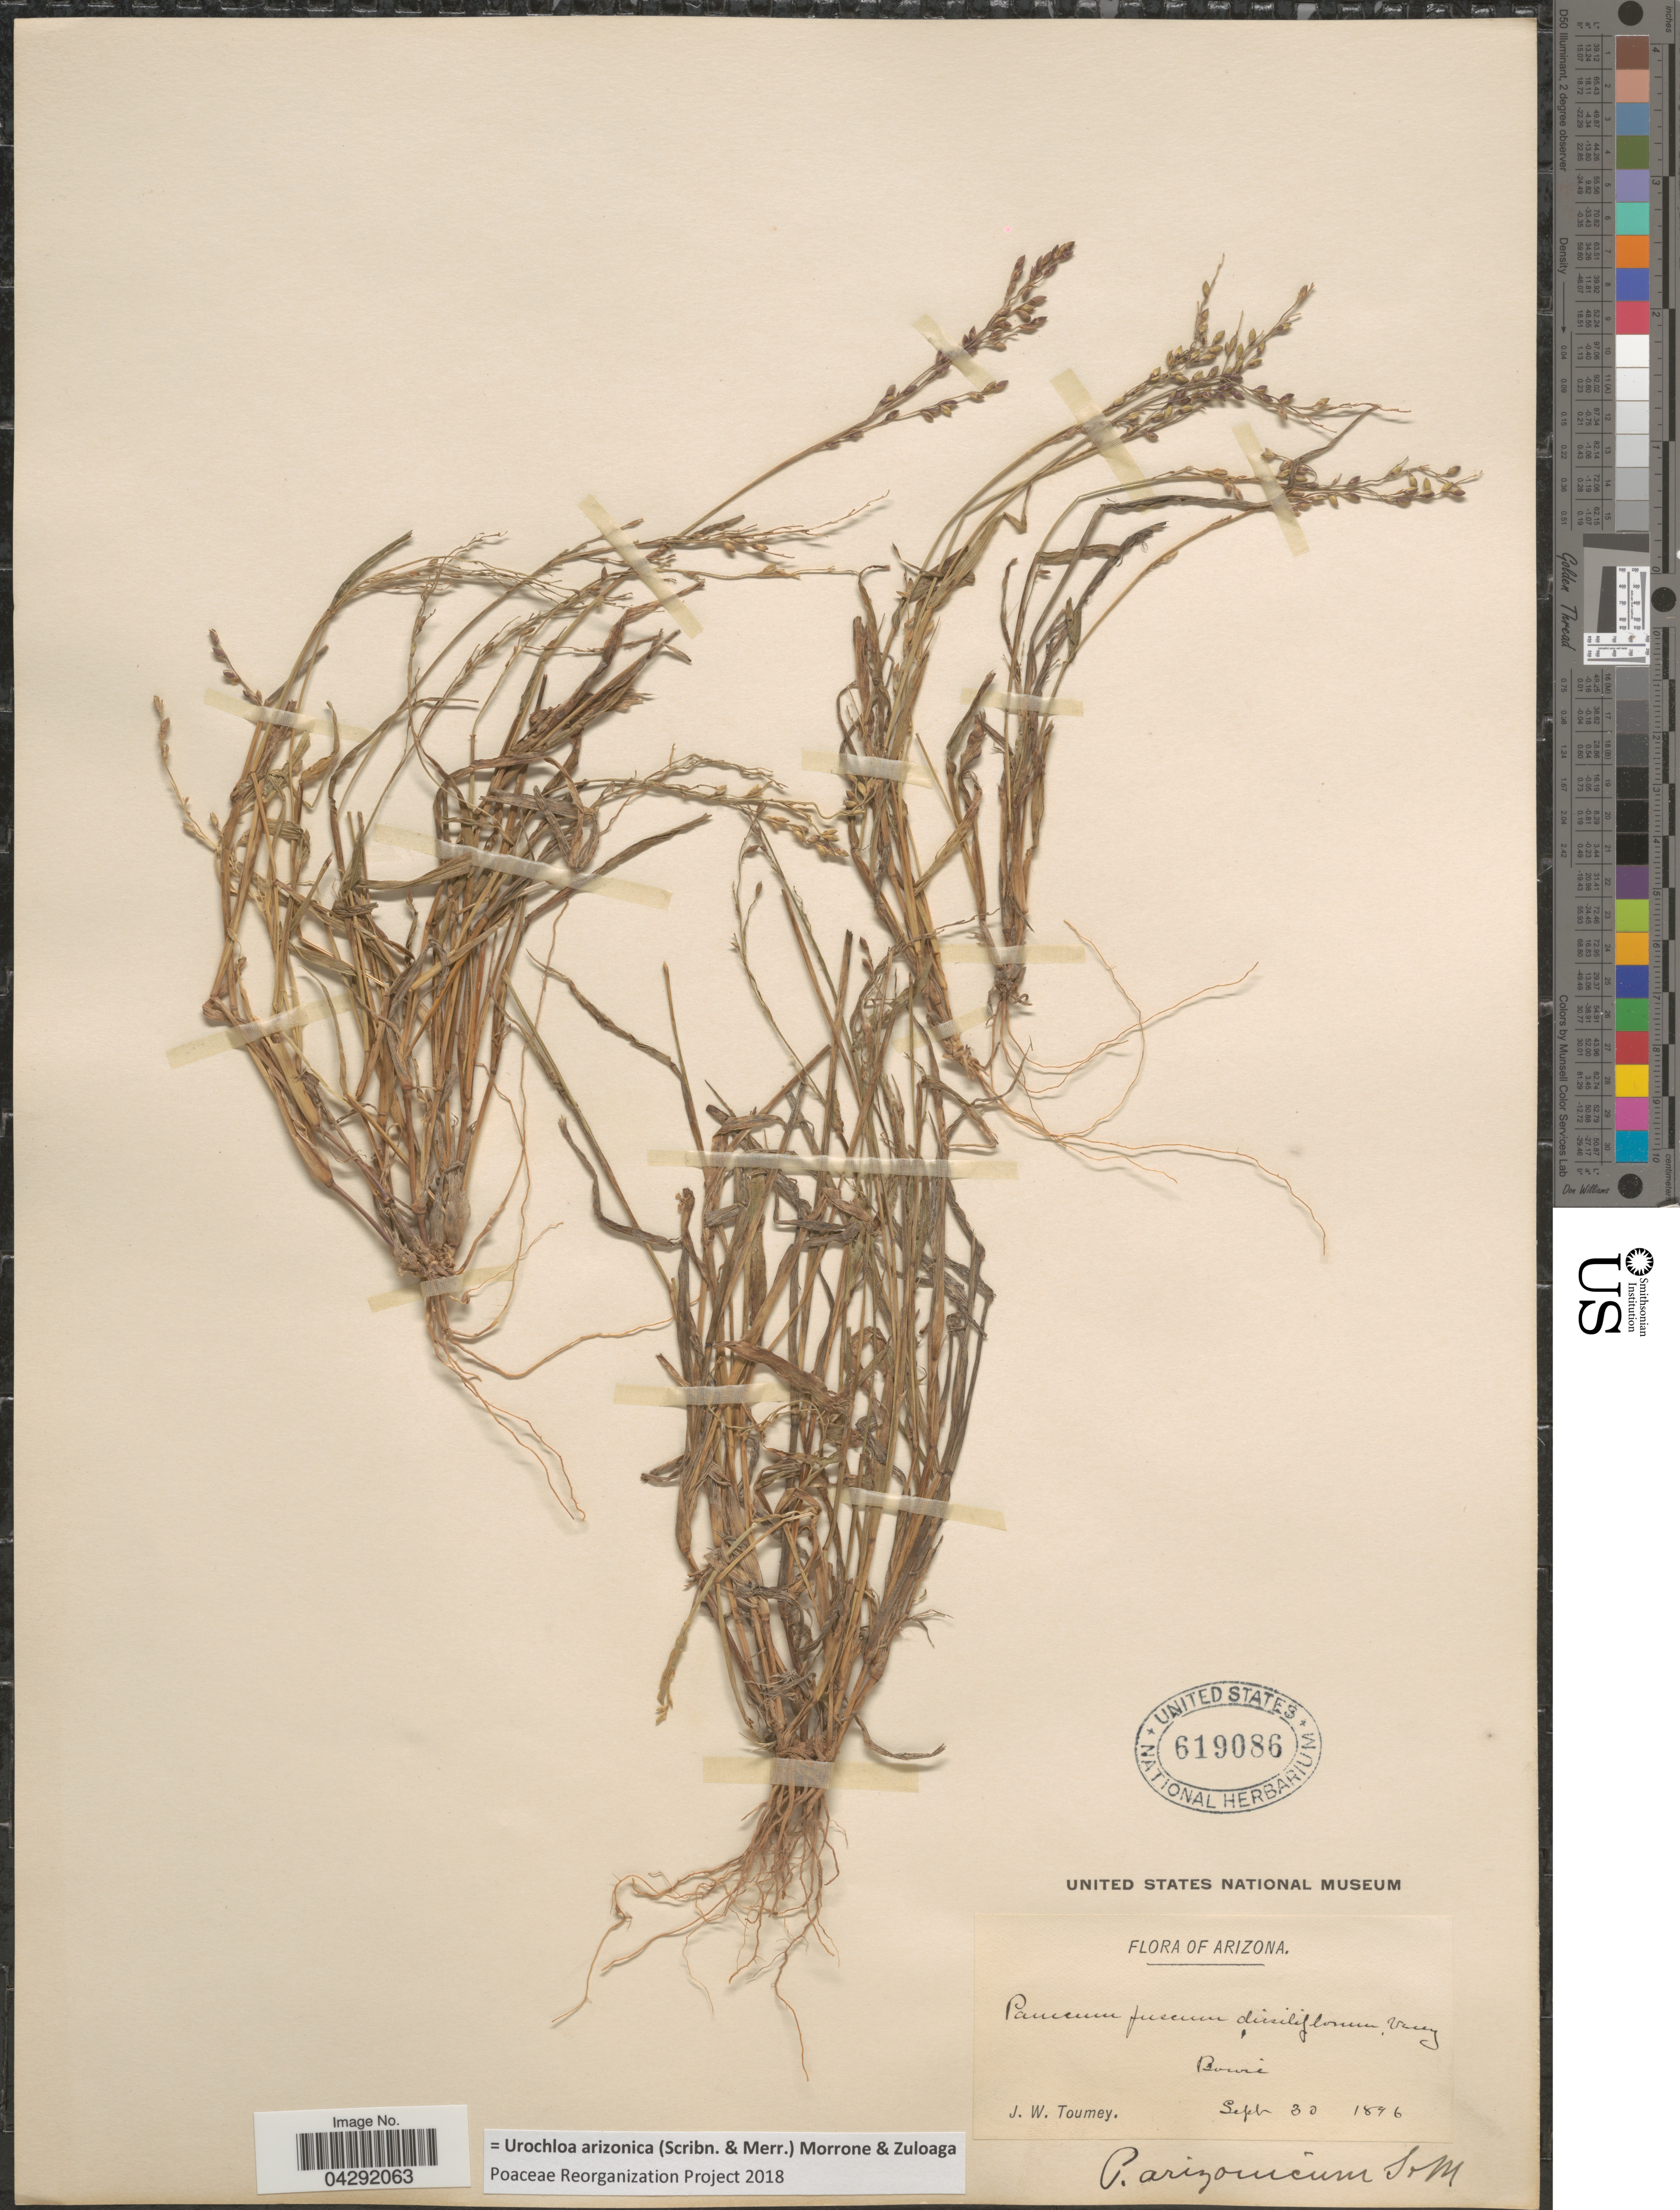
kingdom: Plantae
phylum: Tracheophyta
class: Liliopsida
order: Poales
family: Poaceae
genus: Urochloa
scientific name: Urochloa arizonica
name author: (Scribn. & Merr.) Morrone & Zuloaga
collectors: J. W. Toumey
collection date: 1896-09-30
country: United States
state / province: Arizona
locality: Bowie.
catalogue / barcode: US 619086